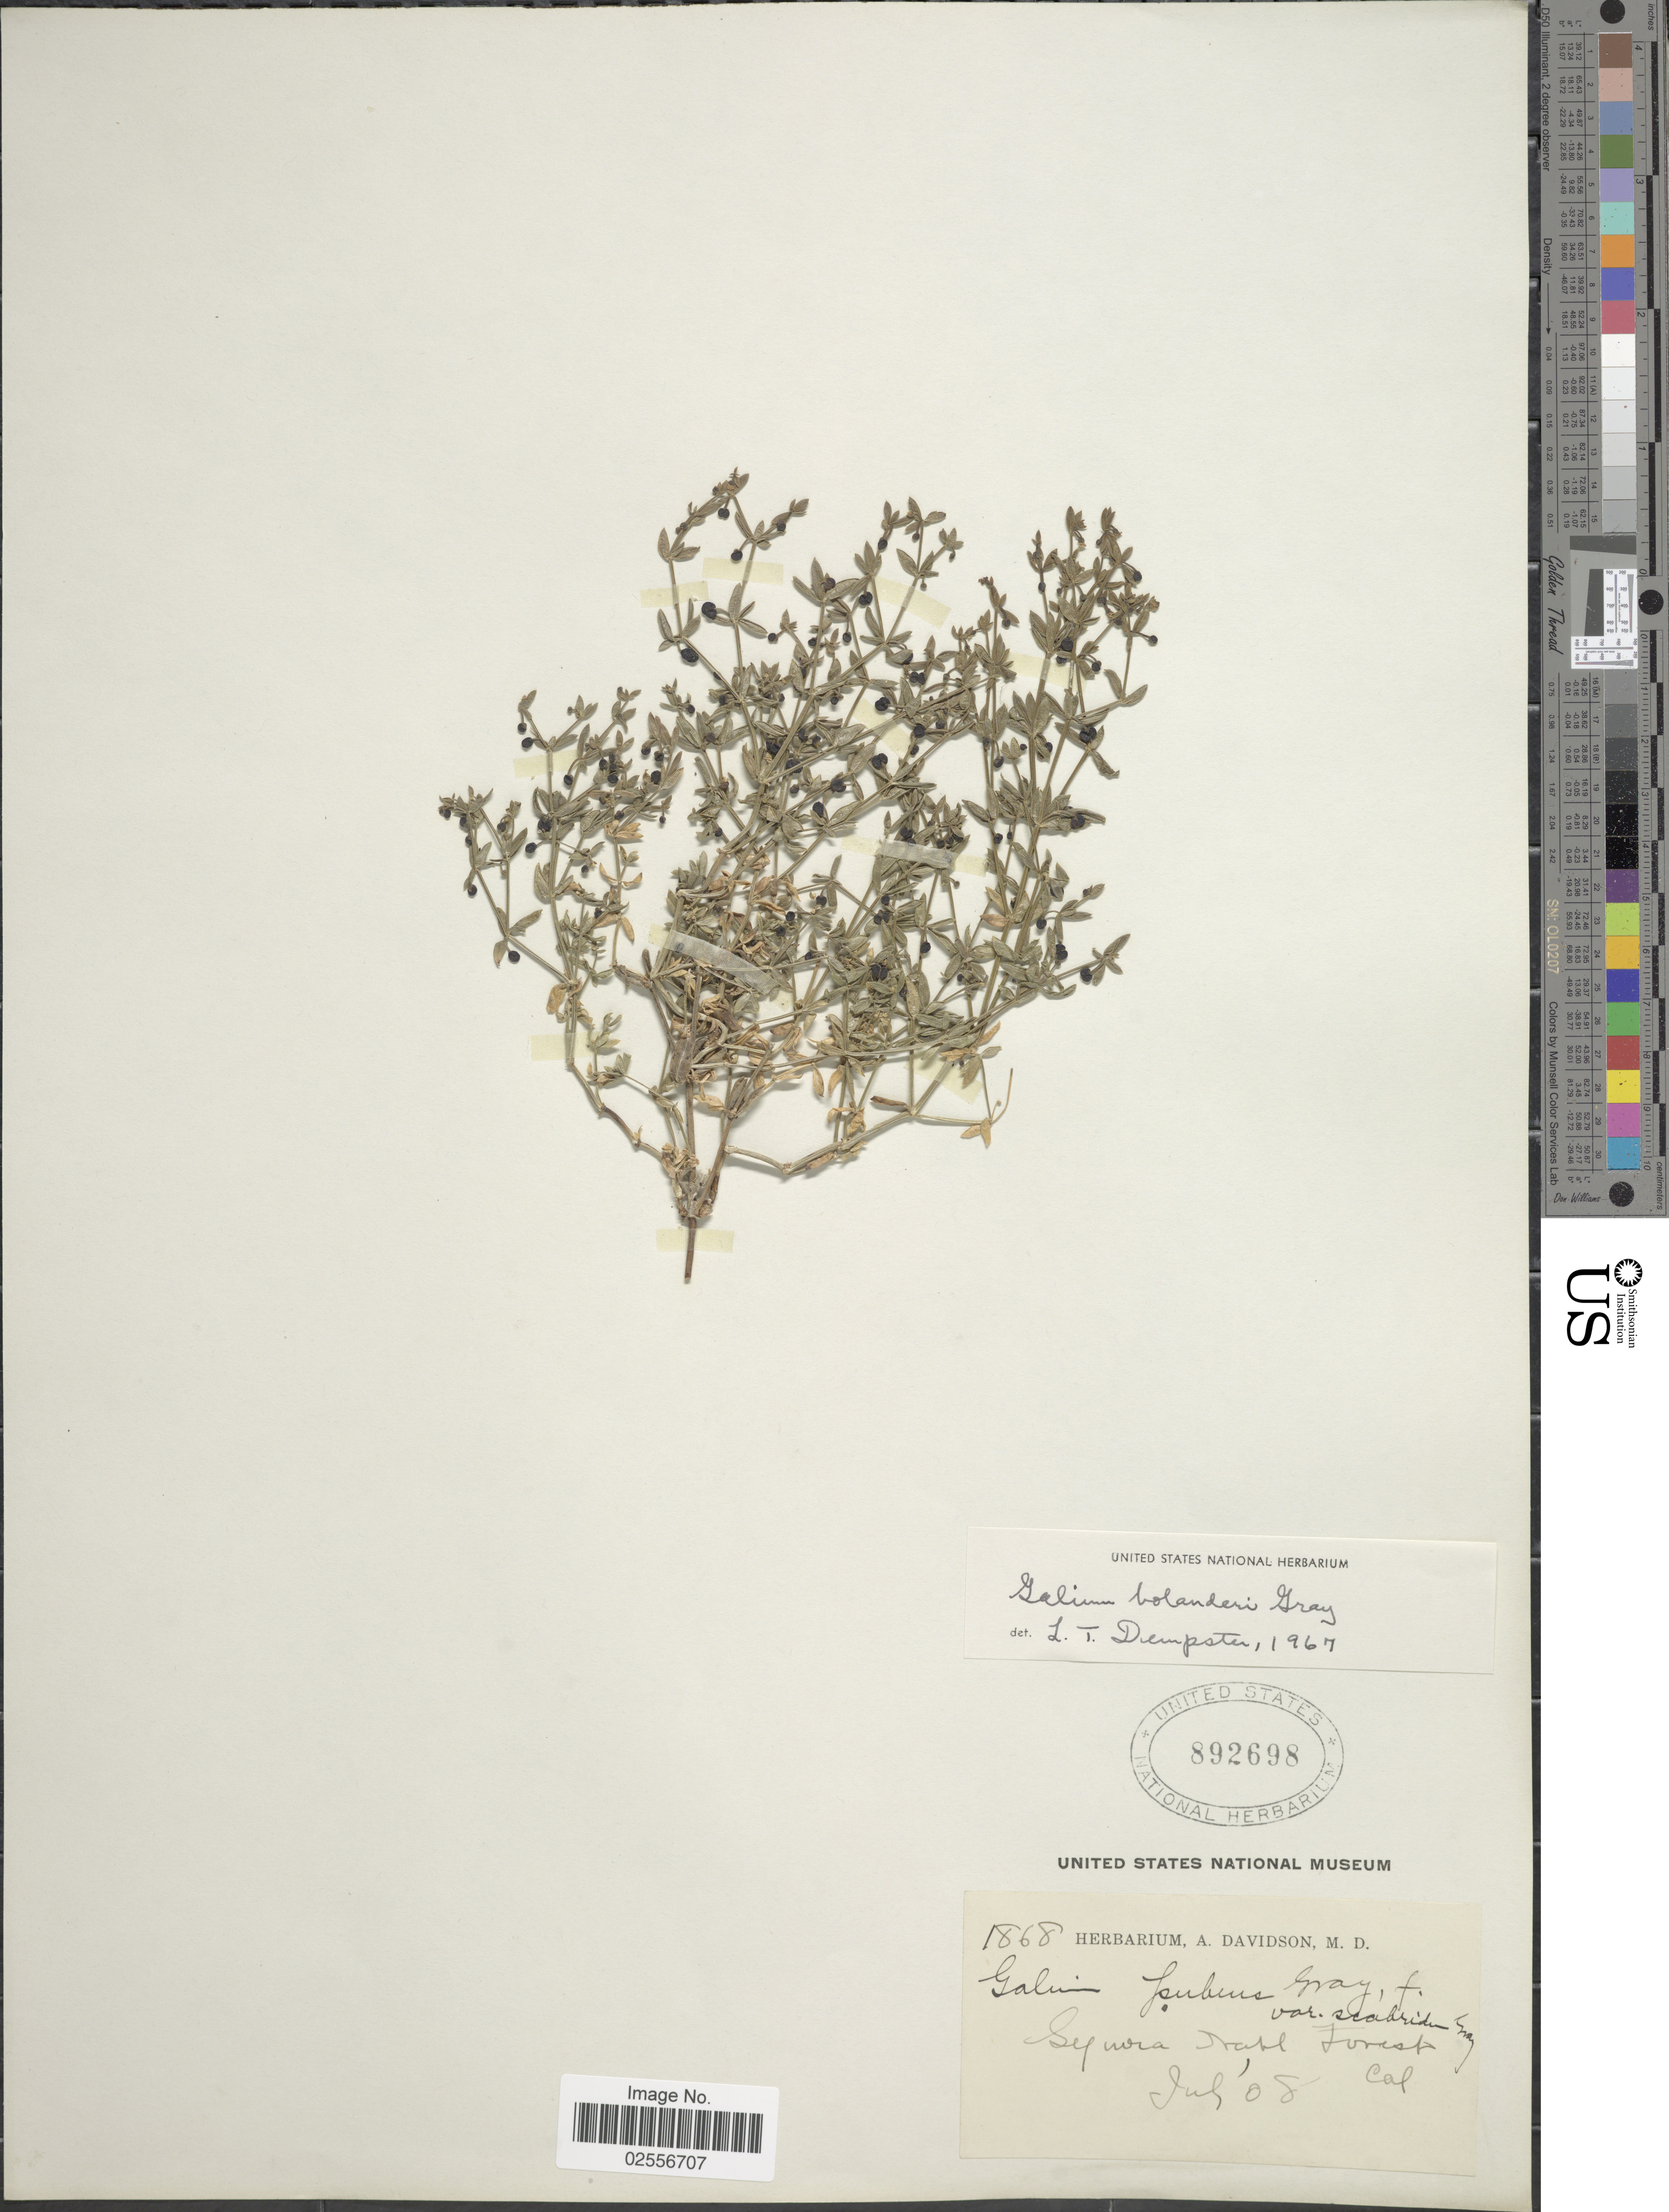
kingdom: Plantae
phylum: Tracheophyta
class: Magnoliopsida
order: Gentianales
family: Rubiaceae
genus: Galium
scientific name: Galium bolanderi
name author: A. Gray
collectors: ex herb. A. Davidson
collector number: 1868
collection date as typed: Transcribed d/m/y: /7/8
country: United States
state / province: California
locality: Sequoia Natl Forest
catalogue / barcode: US 892698